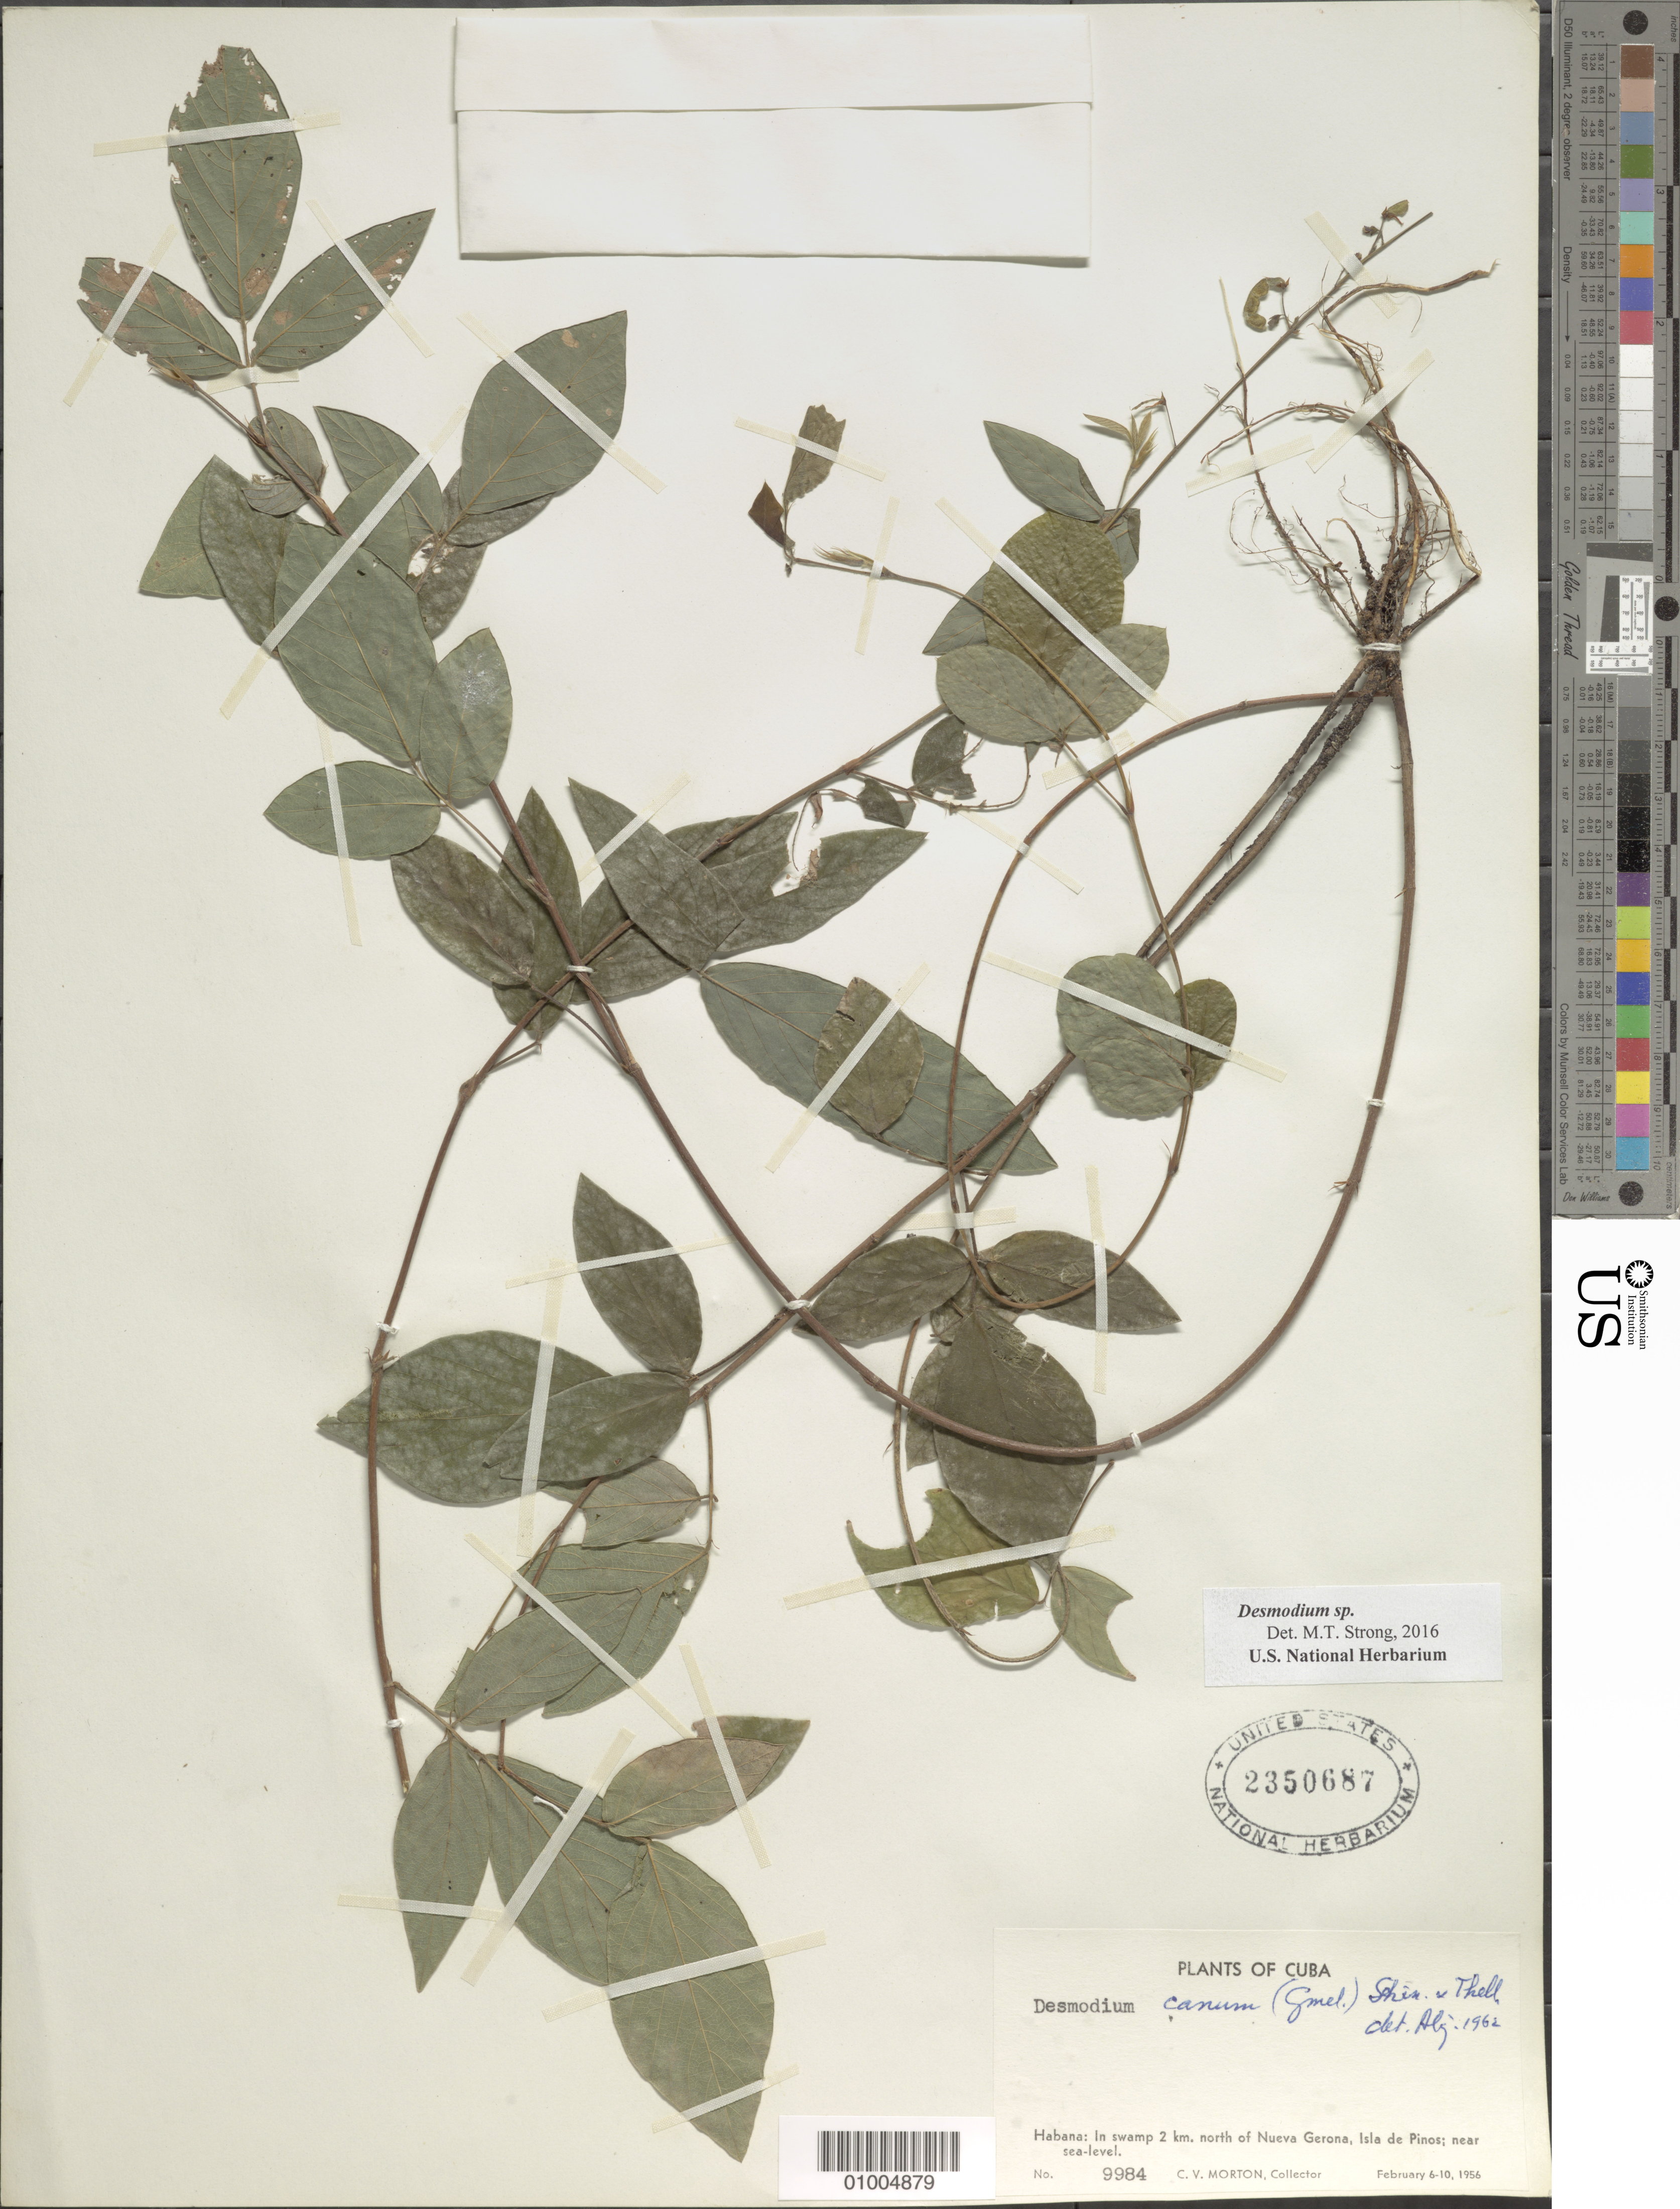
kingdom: Plantae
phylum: Tracheophyta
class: Magnoliopsida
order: Fabales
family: Fabaceae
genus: Desmodium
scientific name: Desmodium sp.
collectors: C. V. Morton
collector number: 9984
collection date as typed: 06 Feb 1956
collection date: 1956-02-06/1956-02-10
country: Cuba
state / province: La Habana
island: Cuba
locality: In swamp 2 km N of Nueva Gerona, Isla de Pinos, near sea- level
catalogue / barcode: US 2350687